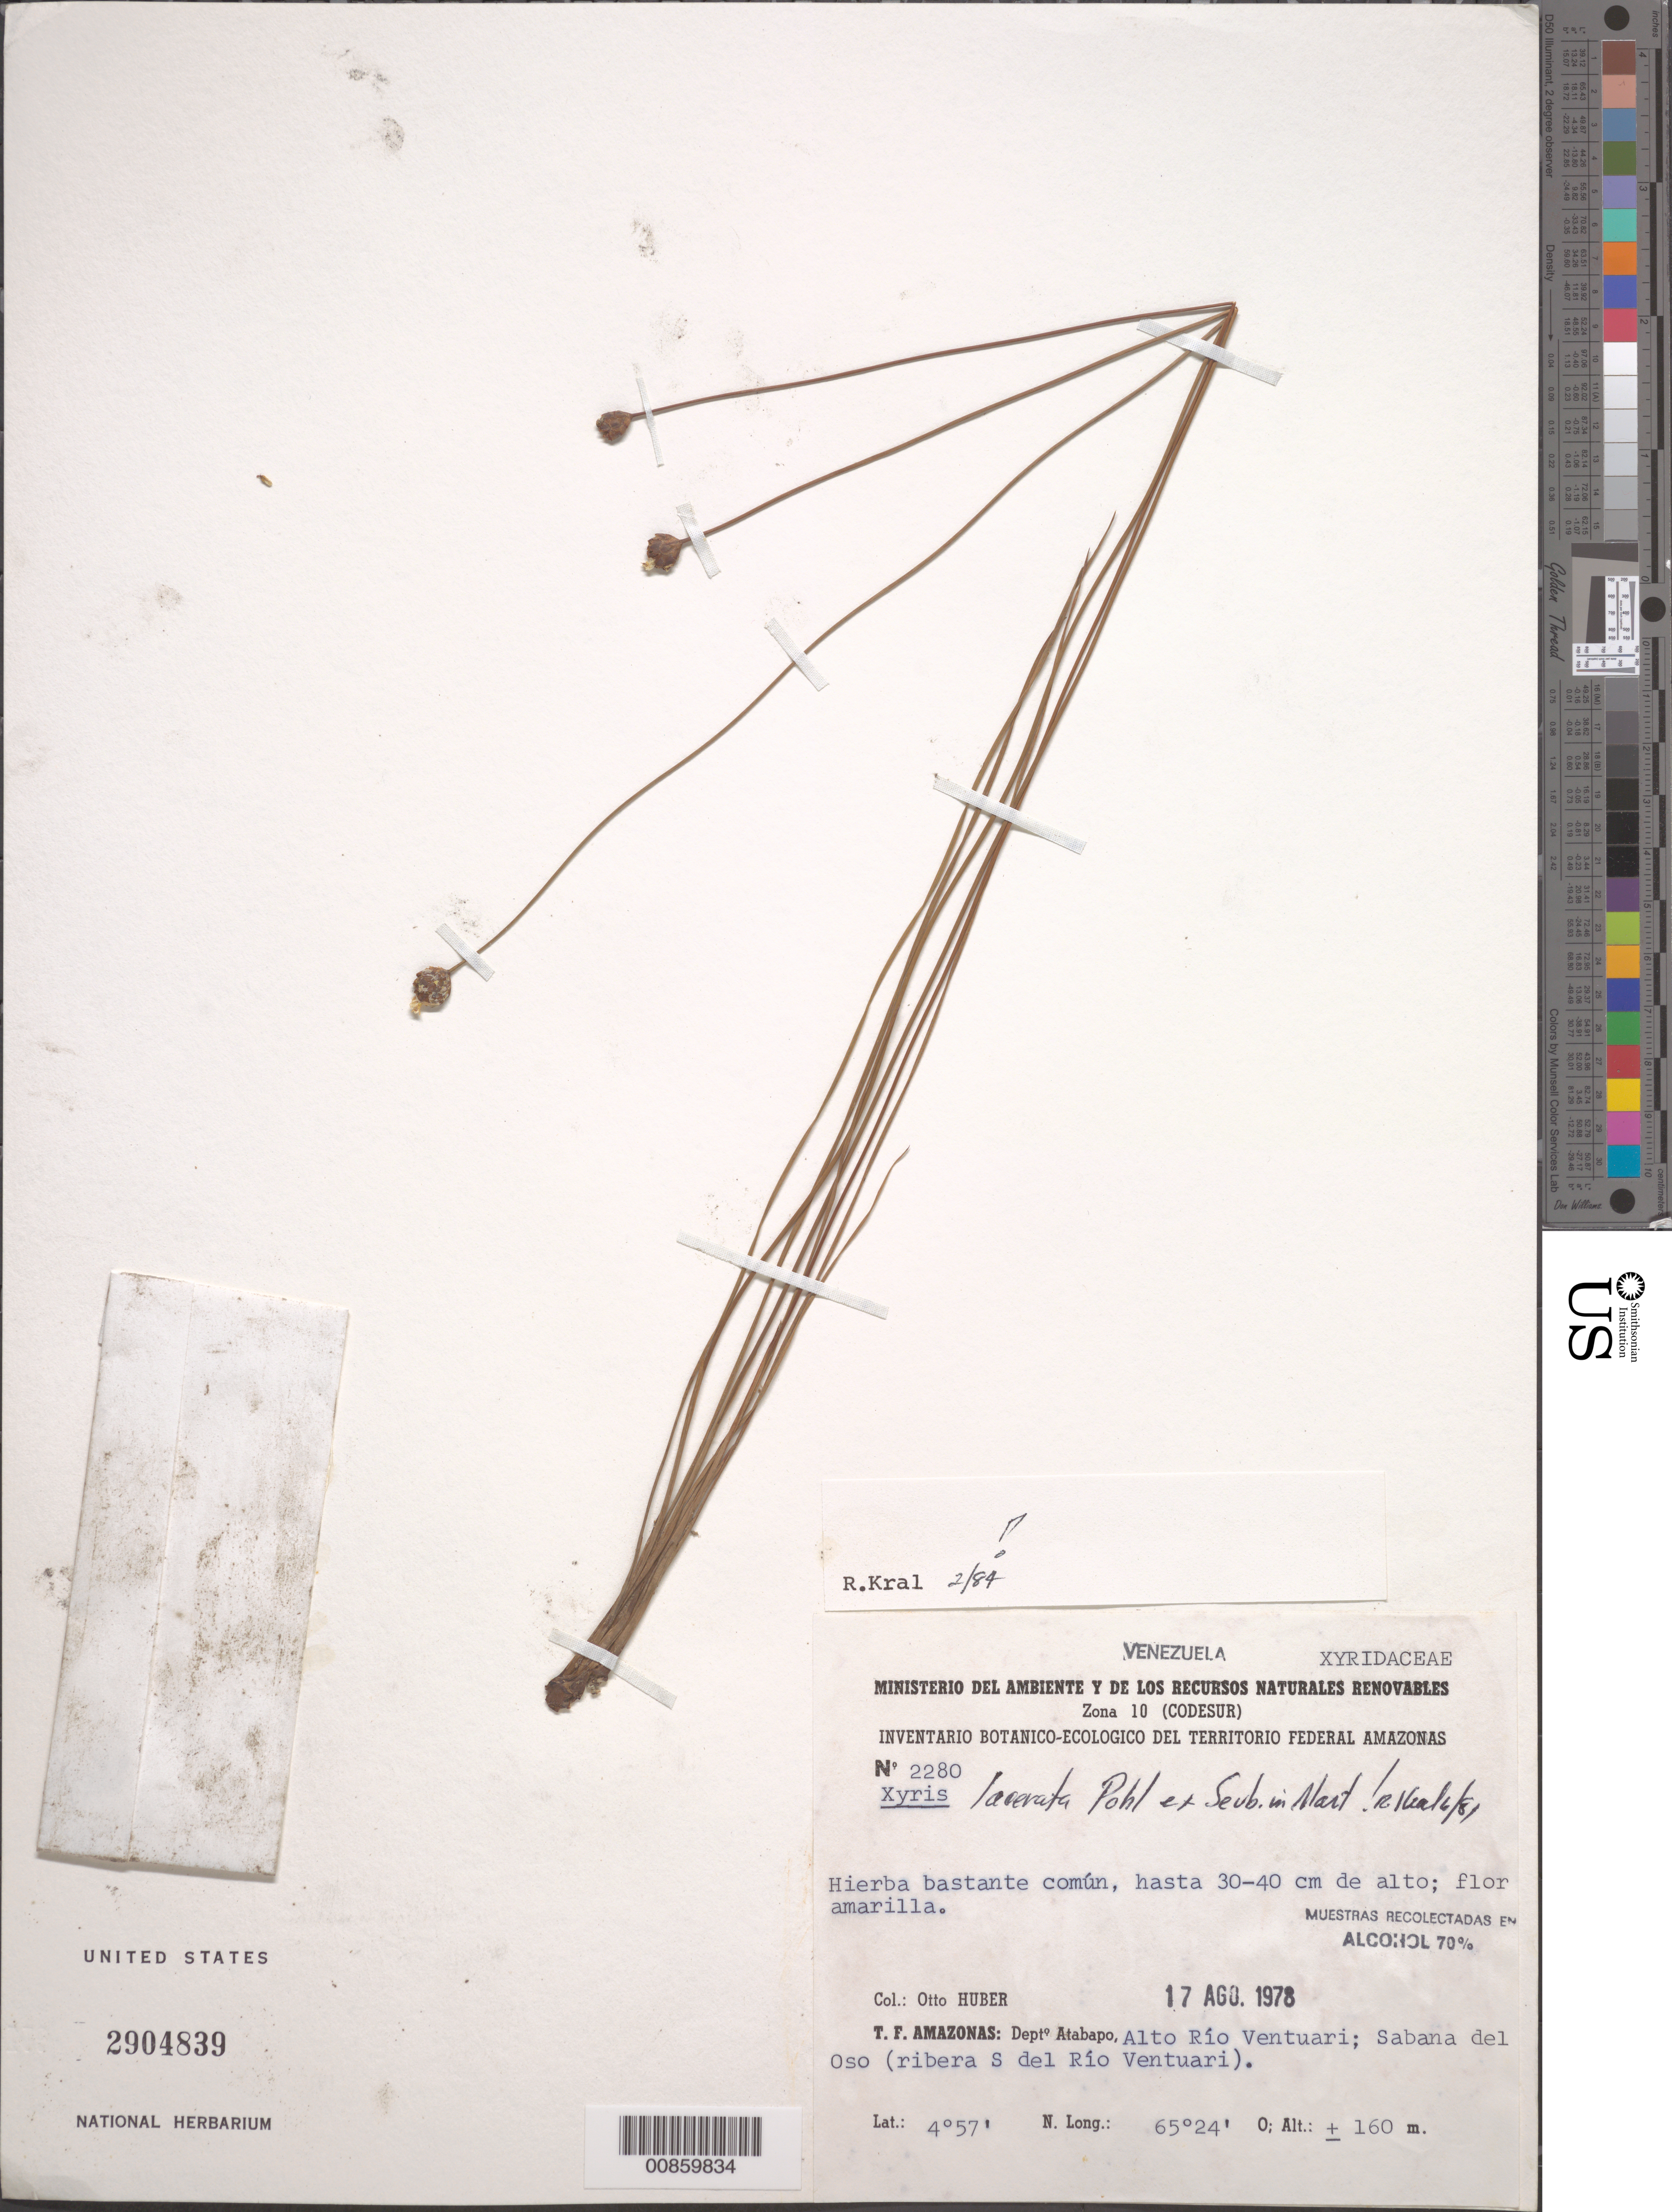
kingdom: Plantae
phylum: Tracheophyta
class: Liliopsida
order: Poales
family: Xyridaceae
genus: Xyris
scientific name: Xyris lacerata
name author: Pohl ex Seub.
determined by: Kral, Robert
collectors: O. Huber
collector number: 2280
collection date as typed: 17-Aug-78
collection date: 1978-08-17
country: Venezuela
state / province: Amazonas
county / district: Atabapo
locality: Alto Río Ventuari, Sabana del Oso (ribera S del Río Ventuari)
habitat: Sabana.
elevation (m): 160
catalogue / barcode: US 2904839